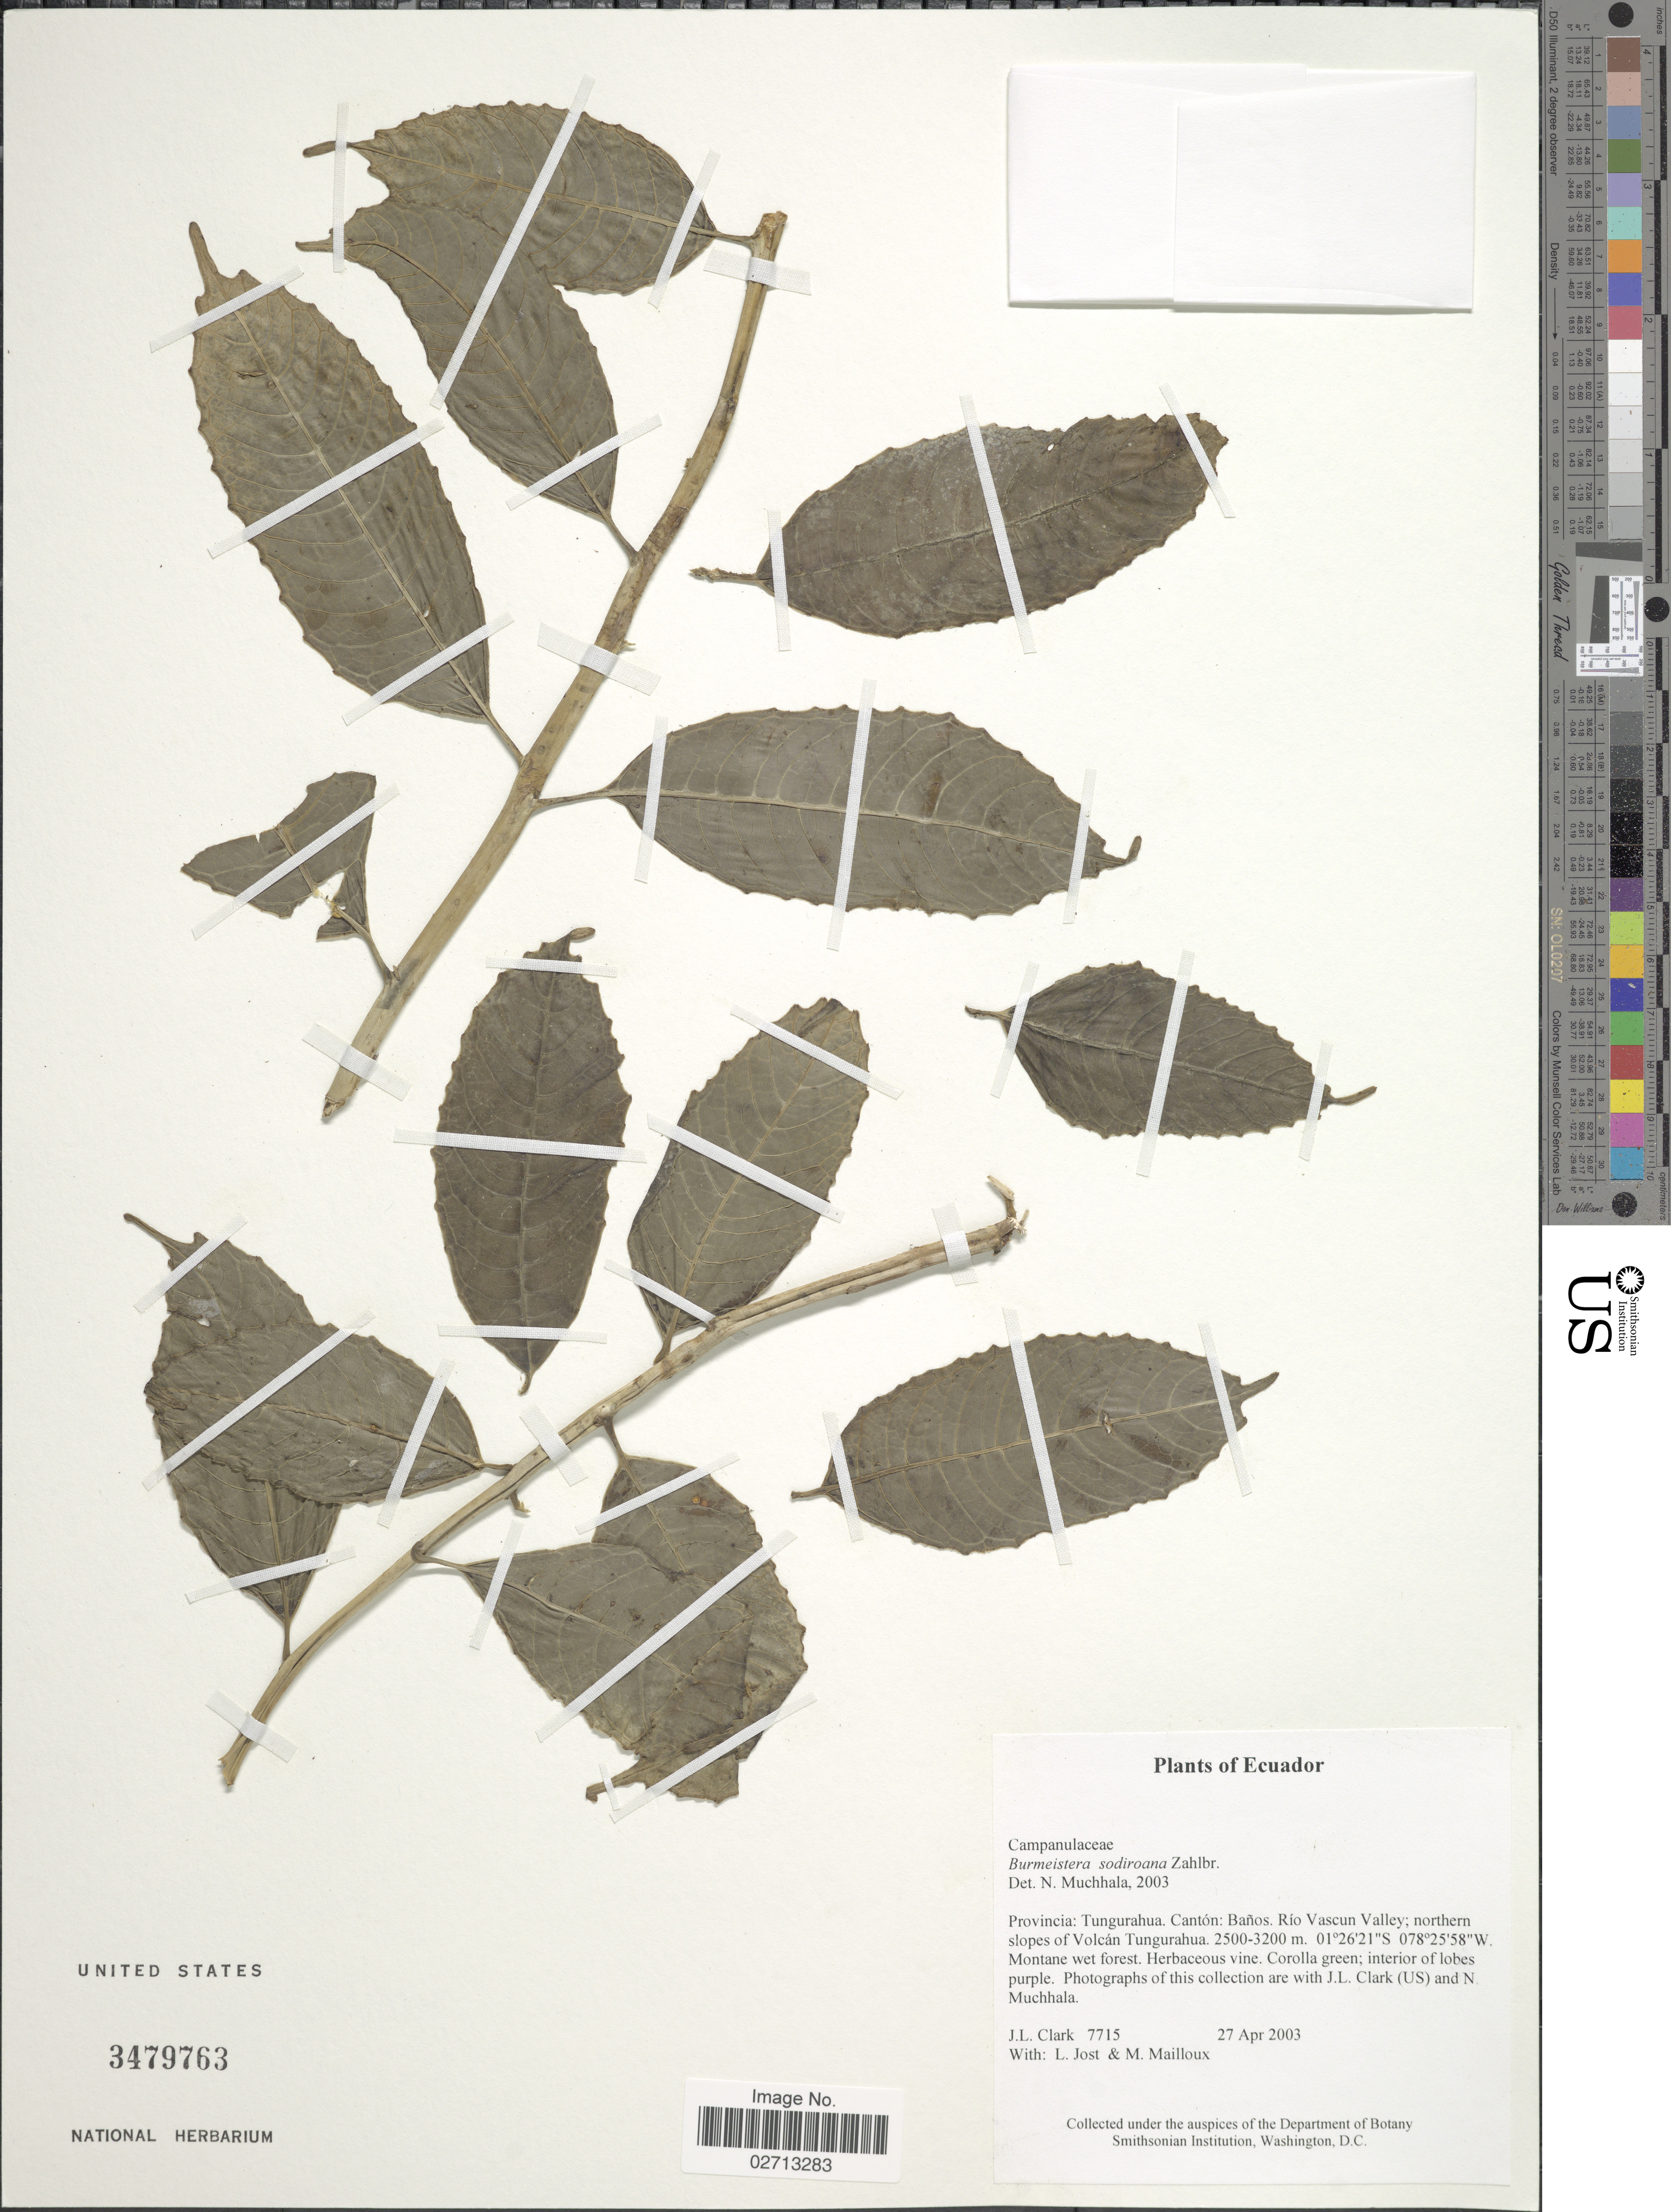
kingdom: Plantae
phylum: Tracheophyta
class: Magnoliopsida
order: Asterales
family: Campanulaceae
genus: Burmeistera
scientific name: Burmeistera sodiroana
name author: Zahlbr.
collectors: J. L. Clark, L. Jost & M. Mailloux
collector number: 7715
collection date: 2003-04-27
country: Ecuador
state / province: Tungurahua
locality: Cantón: Baños. Río Vascun Valley; northern slopes of Volcán Tungurahua.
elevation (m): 2500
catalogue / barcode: US 3479763